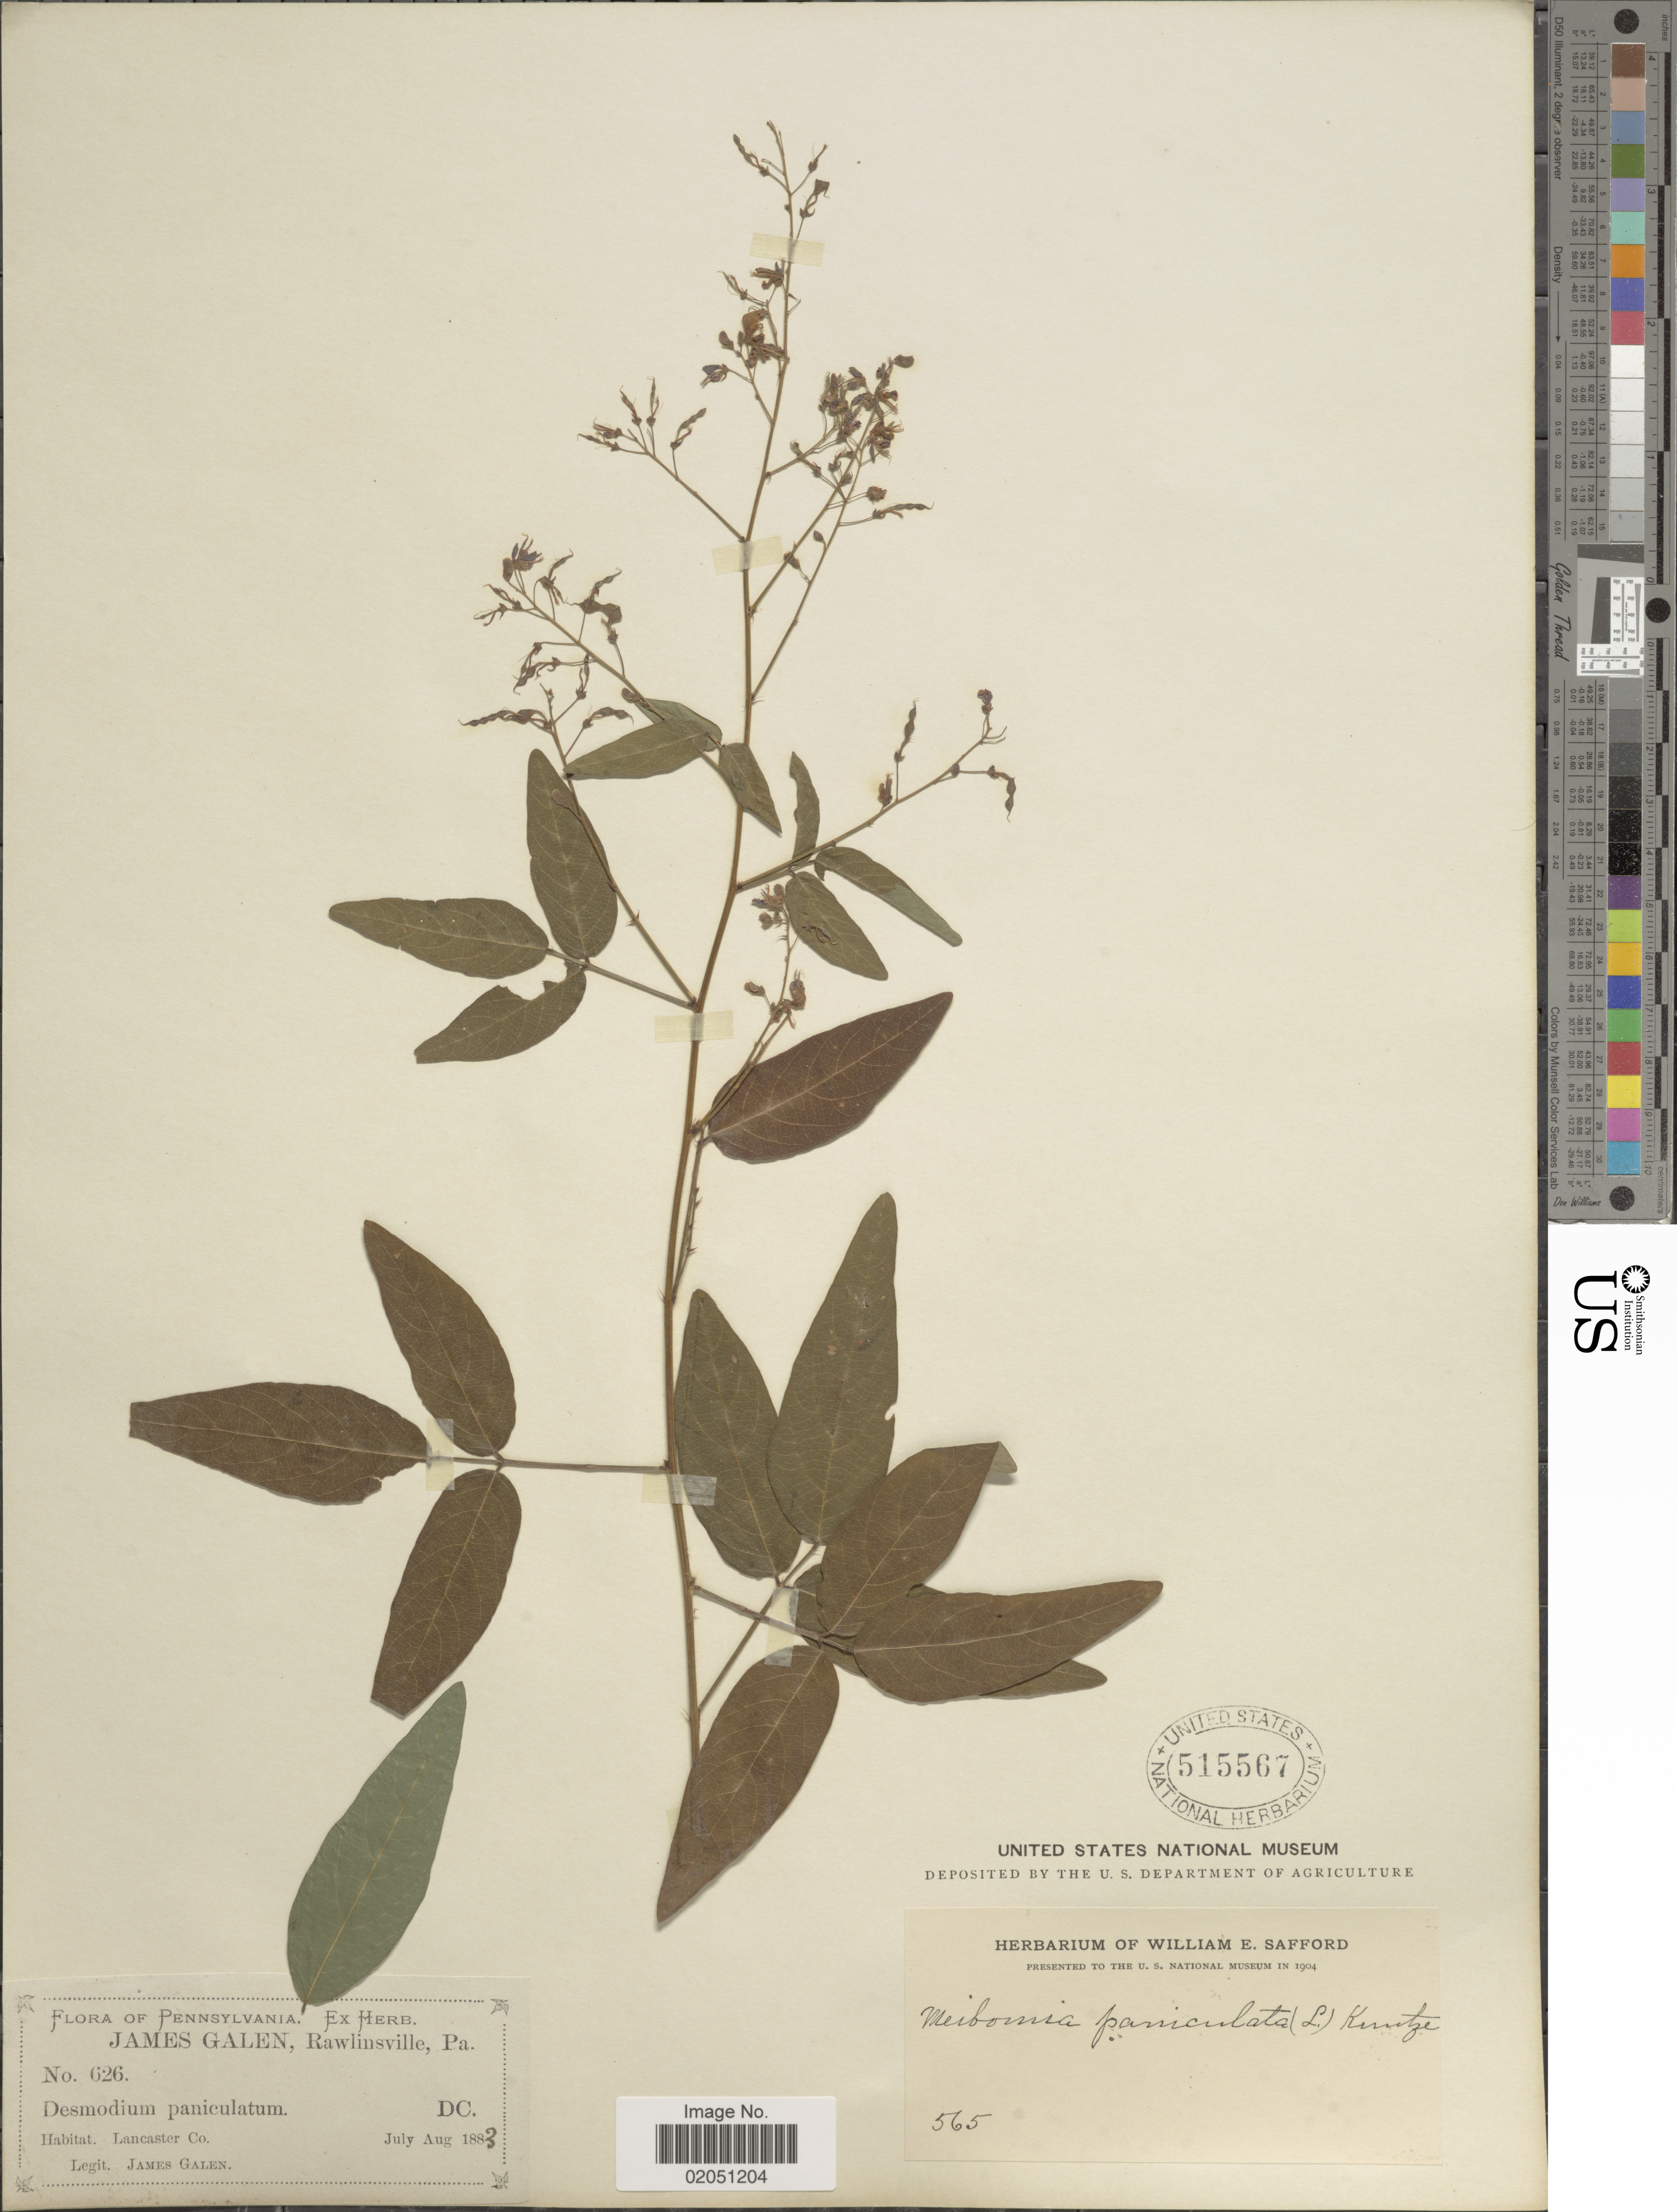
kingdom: Plantae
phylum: Tracheophyta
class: Magnoliopsida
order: Fabales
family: Fabaceae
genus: Desmodium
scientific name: Desmodium paniculatum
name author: (L.) DC.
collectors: J. Galen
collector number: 626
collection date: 1883-07/1883-08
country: United States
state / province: Pennsylvania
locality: Lancaster Co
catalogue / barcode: US 515567